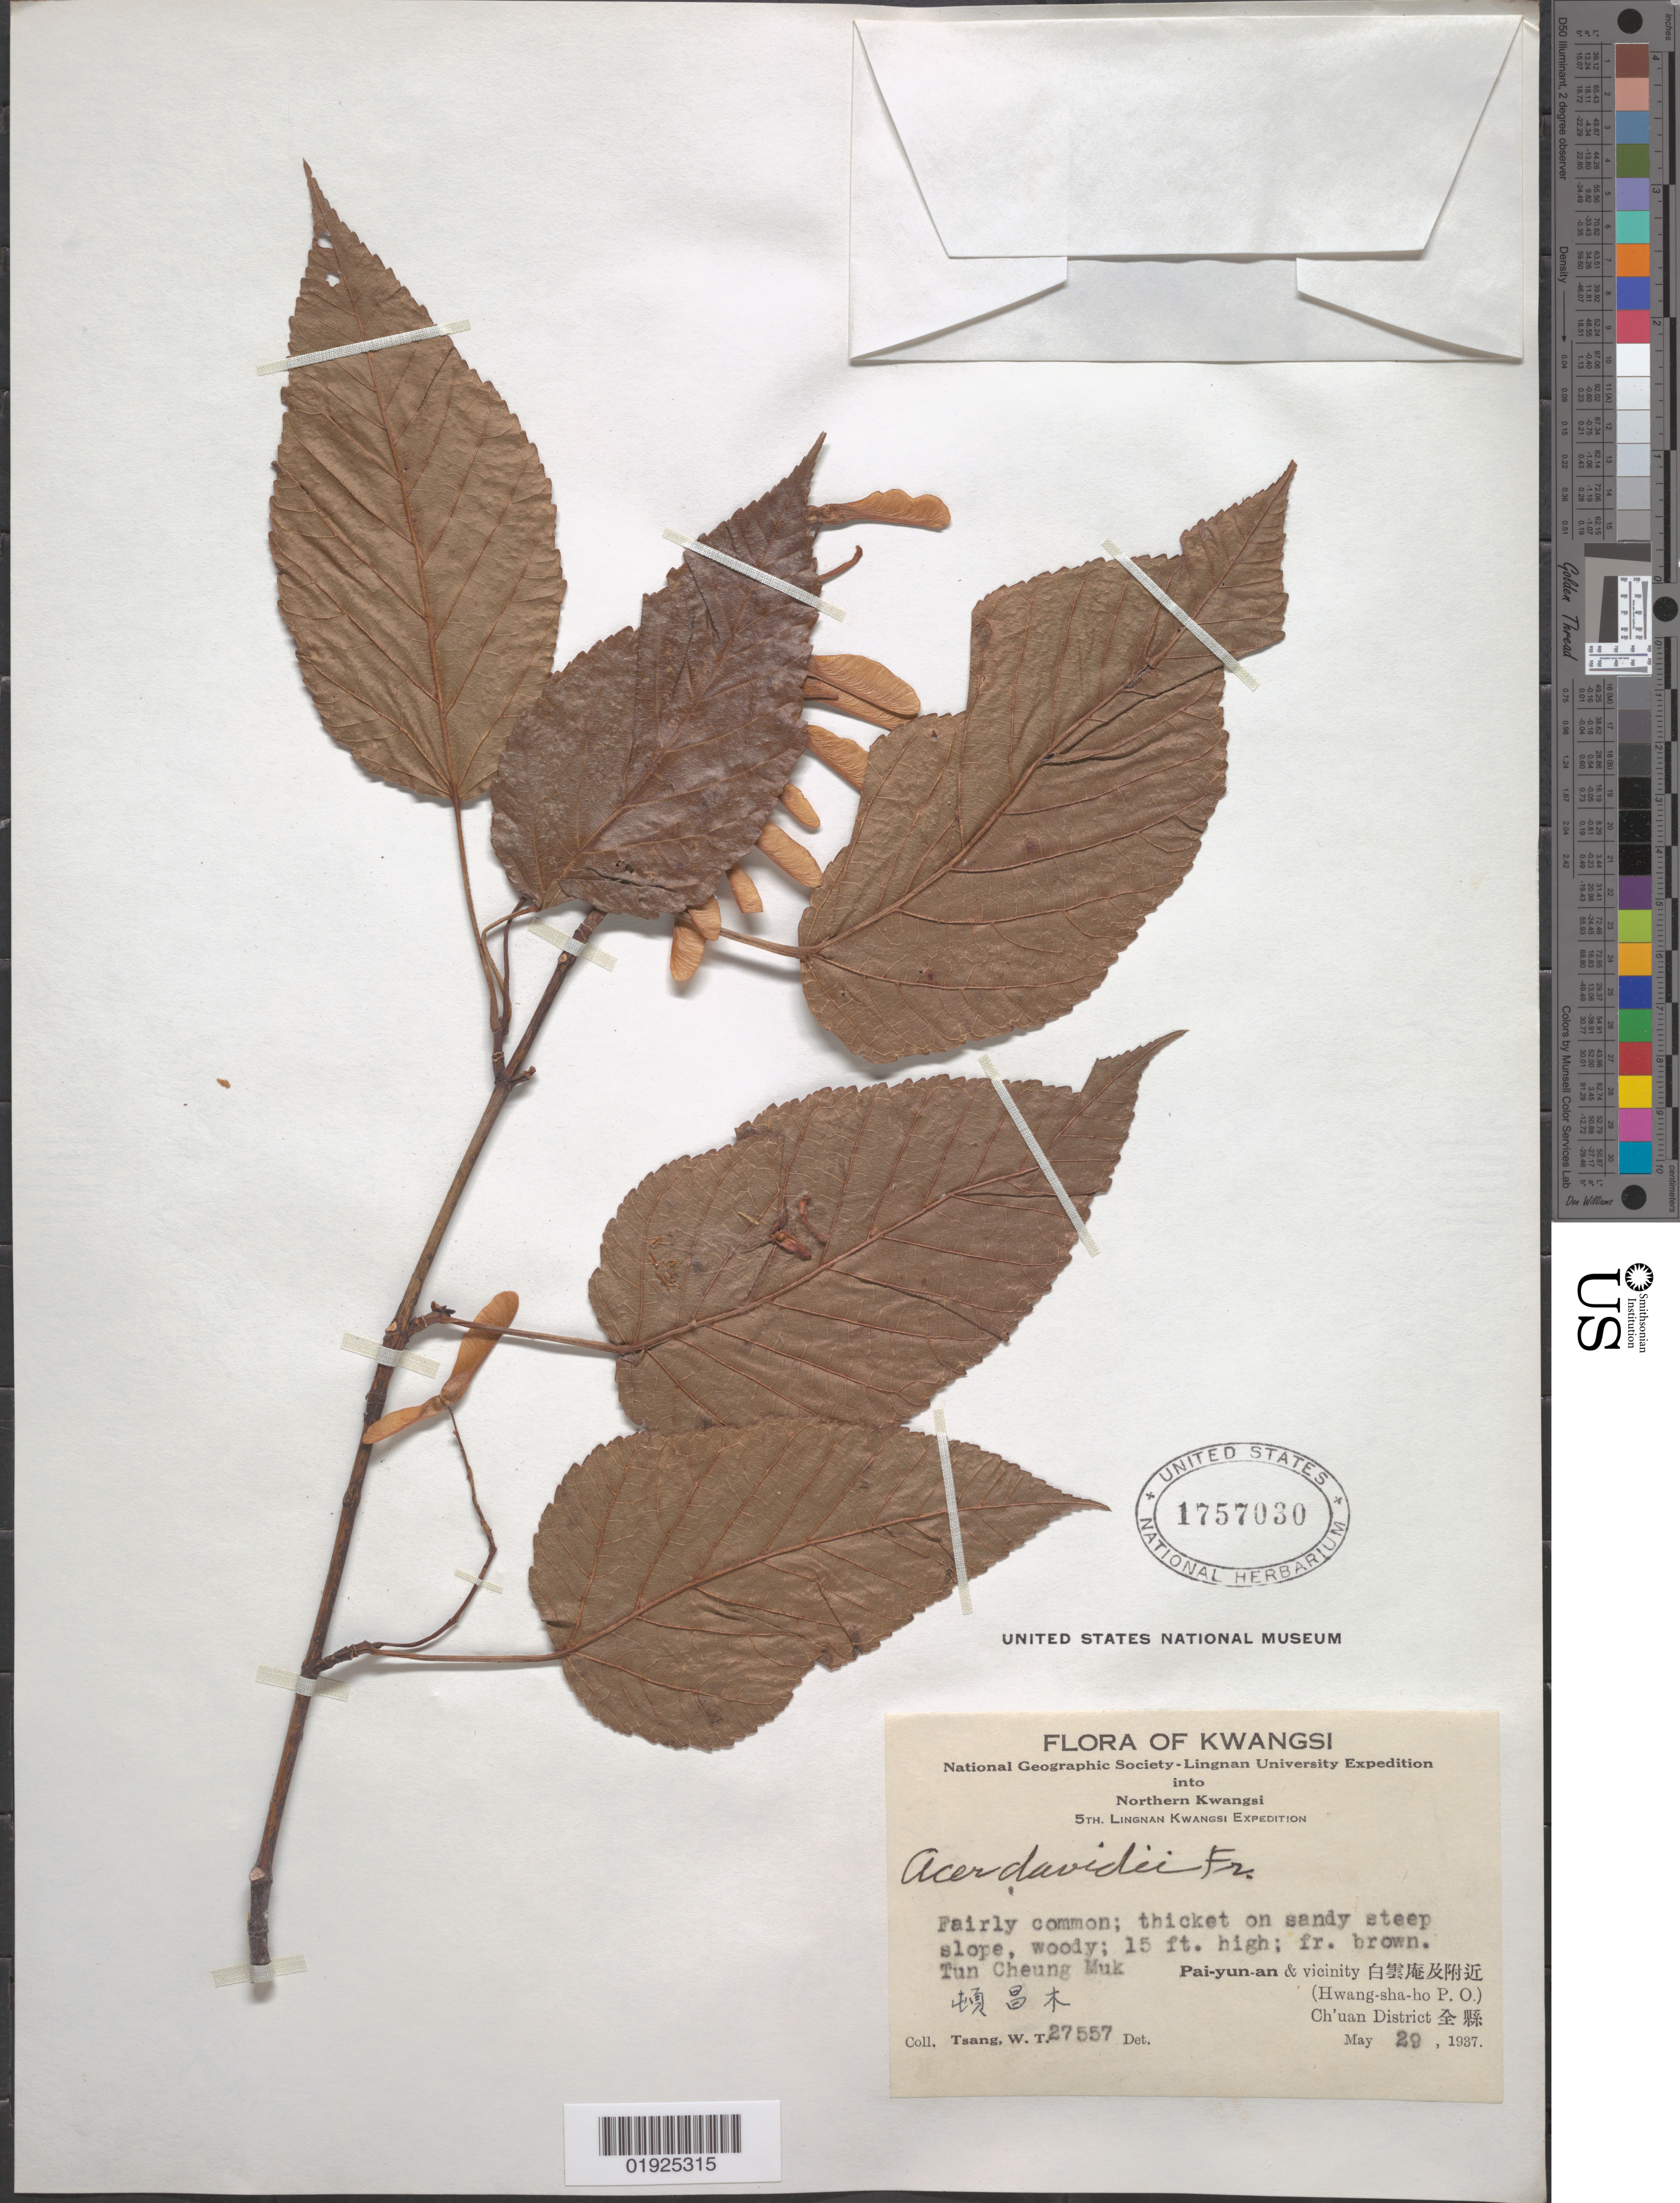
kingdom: Plantae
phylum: Tracheophyta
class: Magnoliopsida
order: Sapindales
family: Sapindaceae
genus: Acer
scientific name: Acer sikkimense subsp. davidii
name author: (Franch.) Wesm.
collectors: W. T. Tsang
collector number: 27557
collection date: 1937-05-29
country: China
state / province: Guangxi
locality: Northern Kwangsi [Guangxi]. Ch'uan District, (Hwang-sha-ho P.O.). Tun Cheung Muk. Pai-yun-an and vicinity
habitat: Fairly common; thicket on sandy steep slope, woody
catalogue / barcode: US 1757030